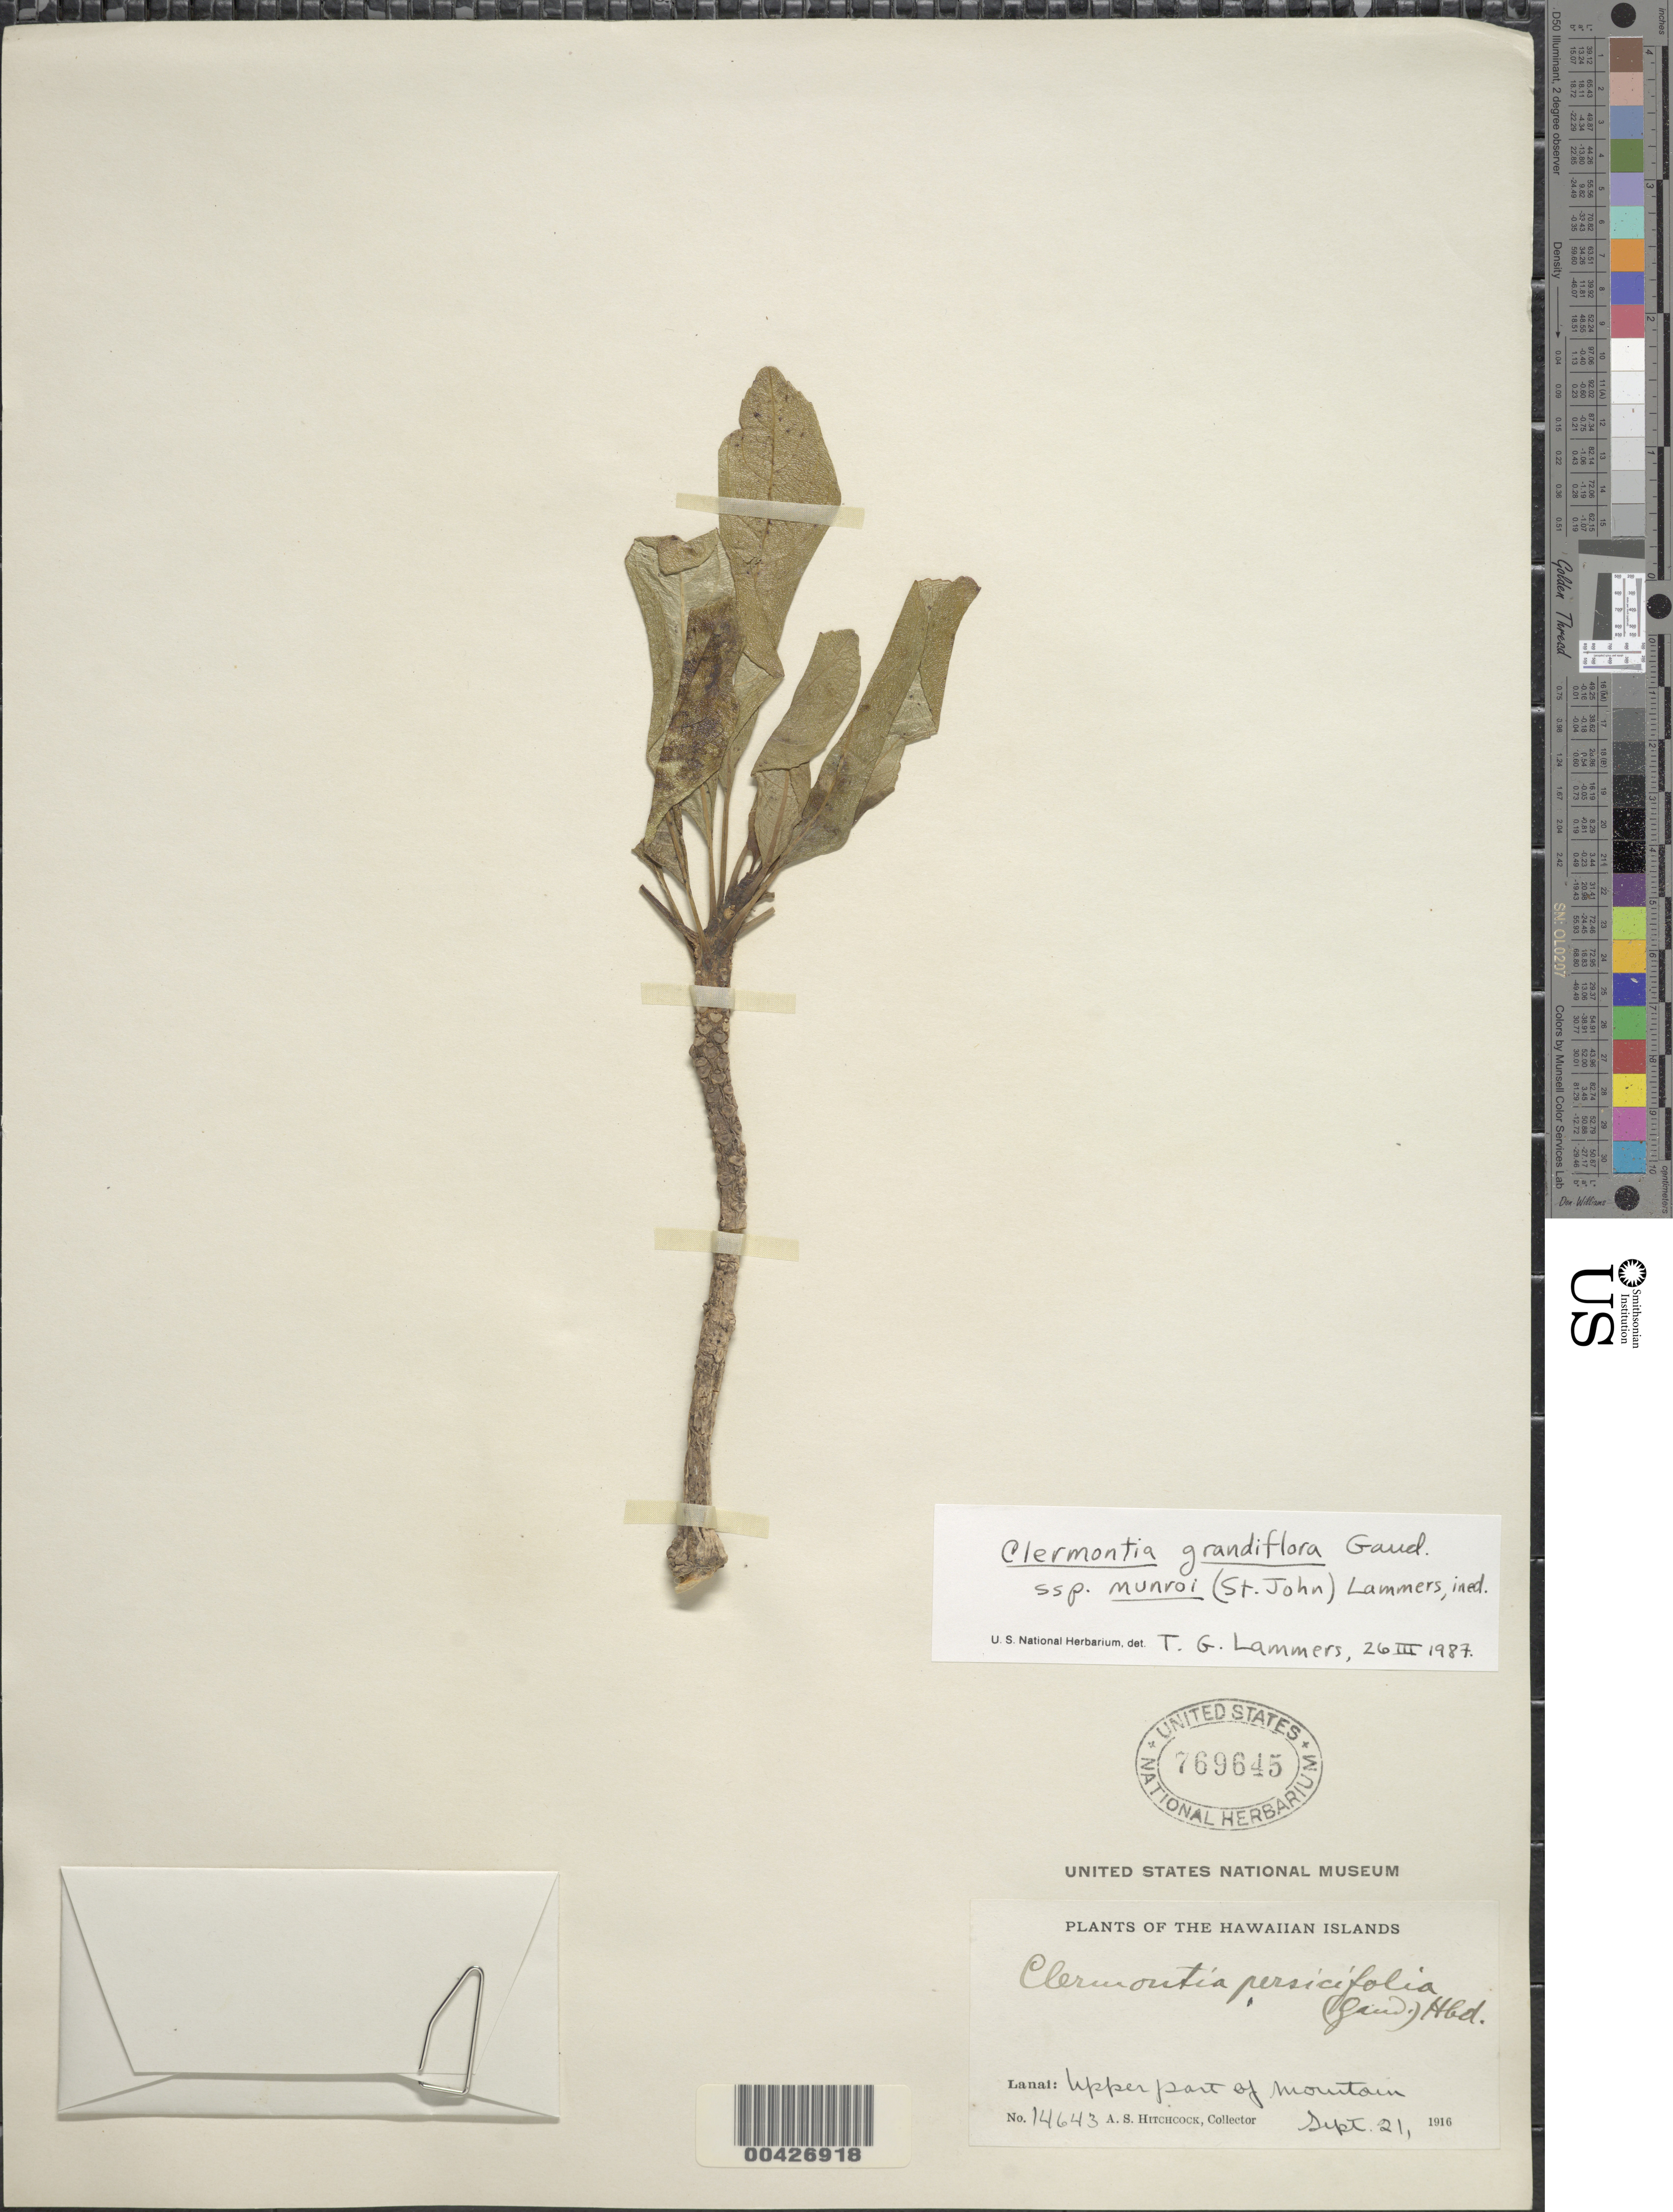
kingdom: Plantae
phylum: Tracheophyta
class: Magnoliopsida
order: Asterales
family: Campanulaceae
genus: Clermontia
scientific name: Clermontia grandiflora subsp. munroi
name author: Gaudich.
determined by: Lammers, T. G.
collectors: A. S. Hitchcock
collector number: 14643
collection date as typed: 21 Sep 1916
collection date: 1916-09-21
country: United States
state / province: Hawaii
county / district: Maui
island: Lana'i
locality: upper part of mountain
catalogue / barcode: US 769645